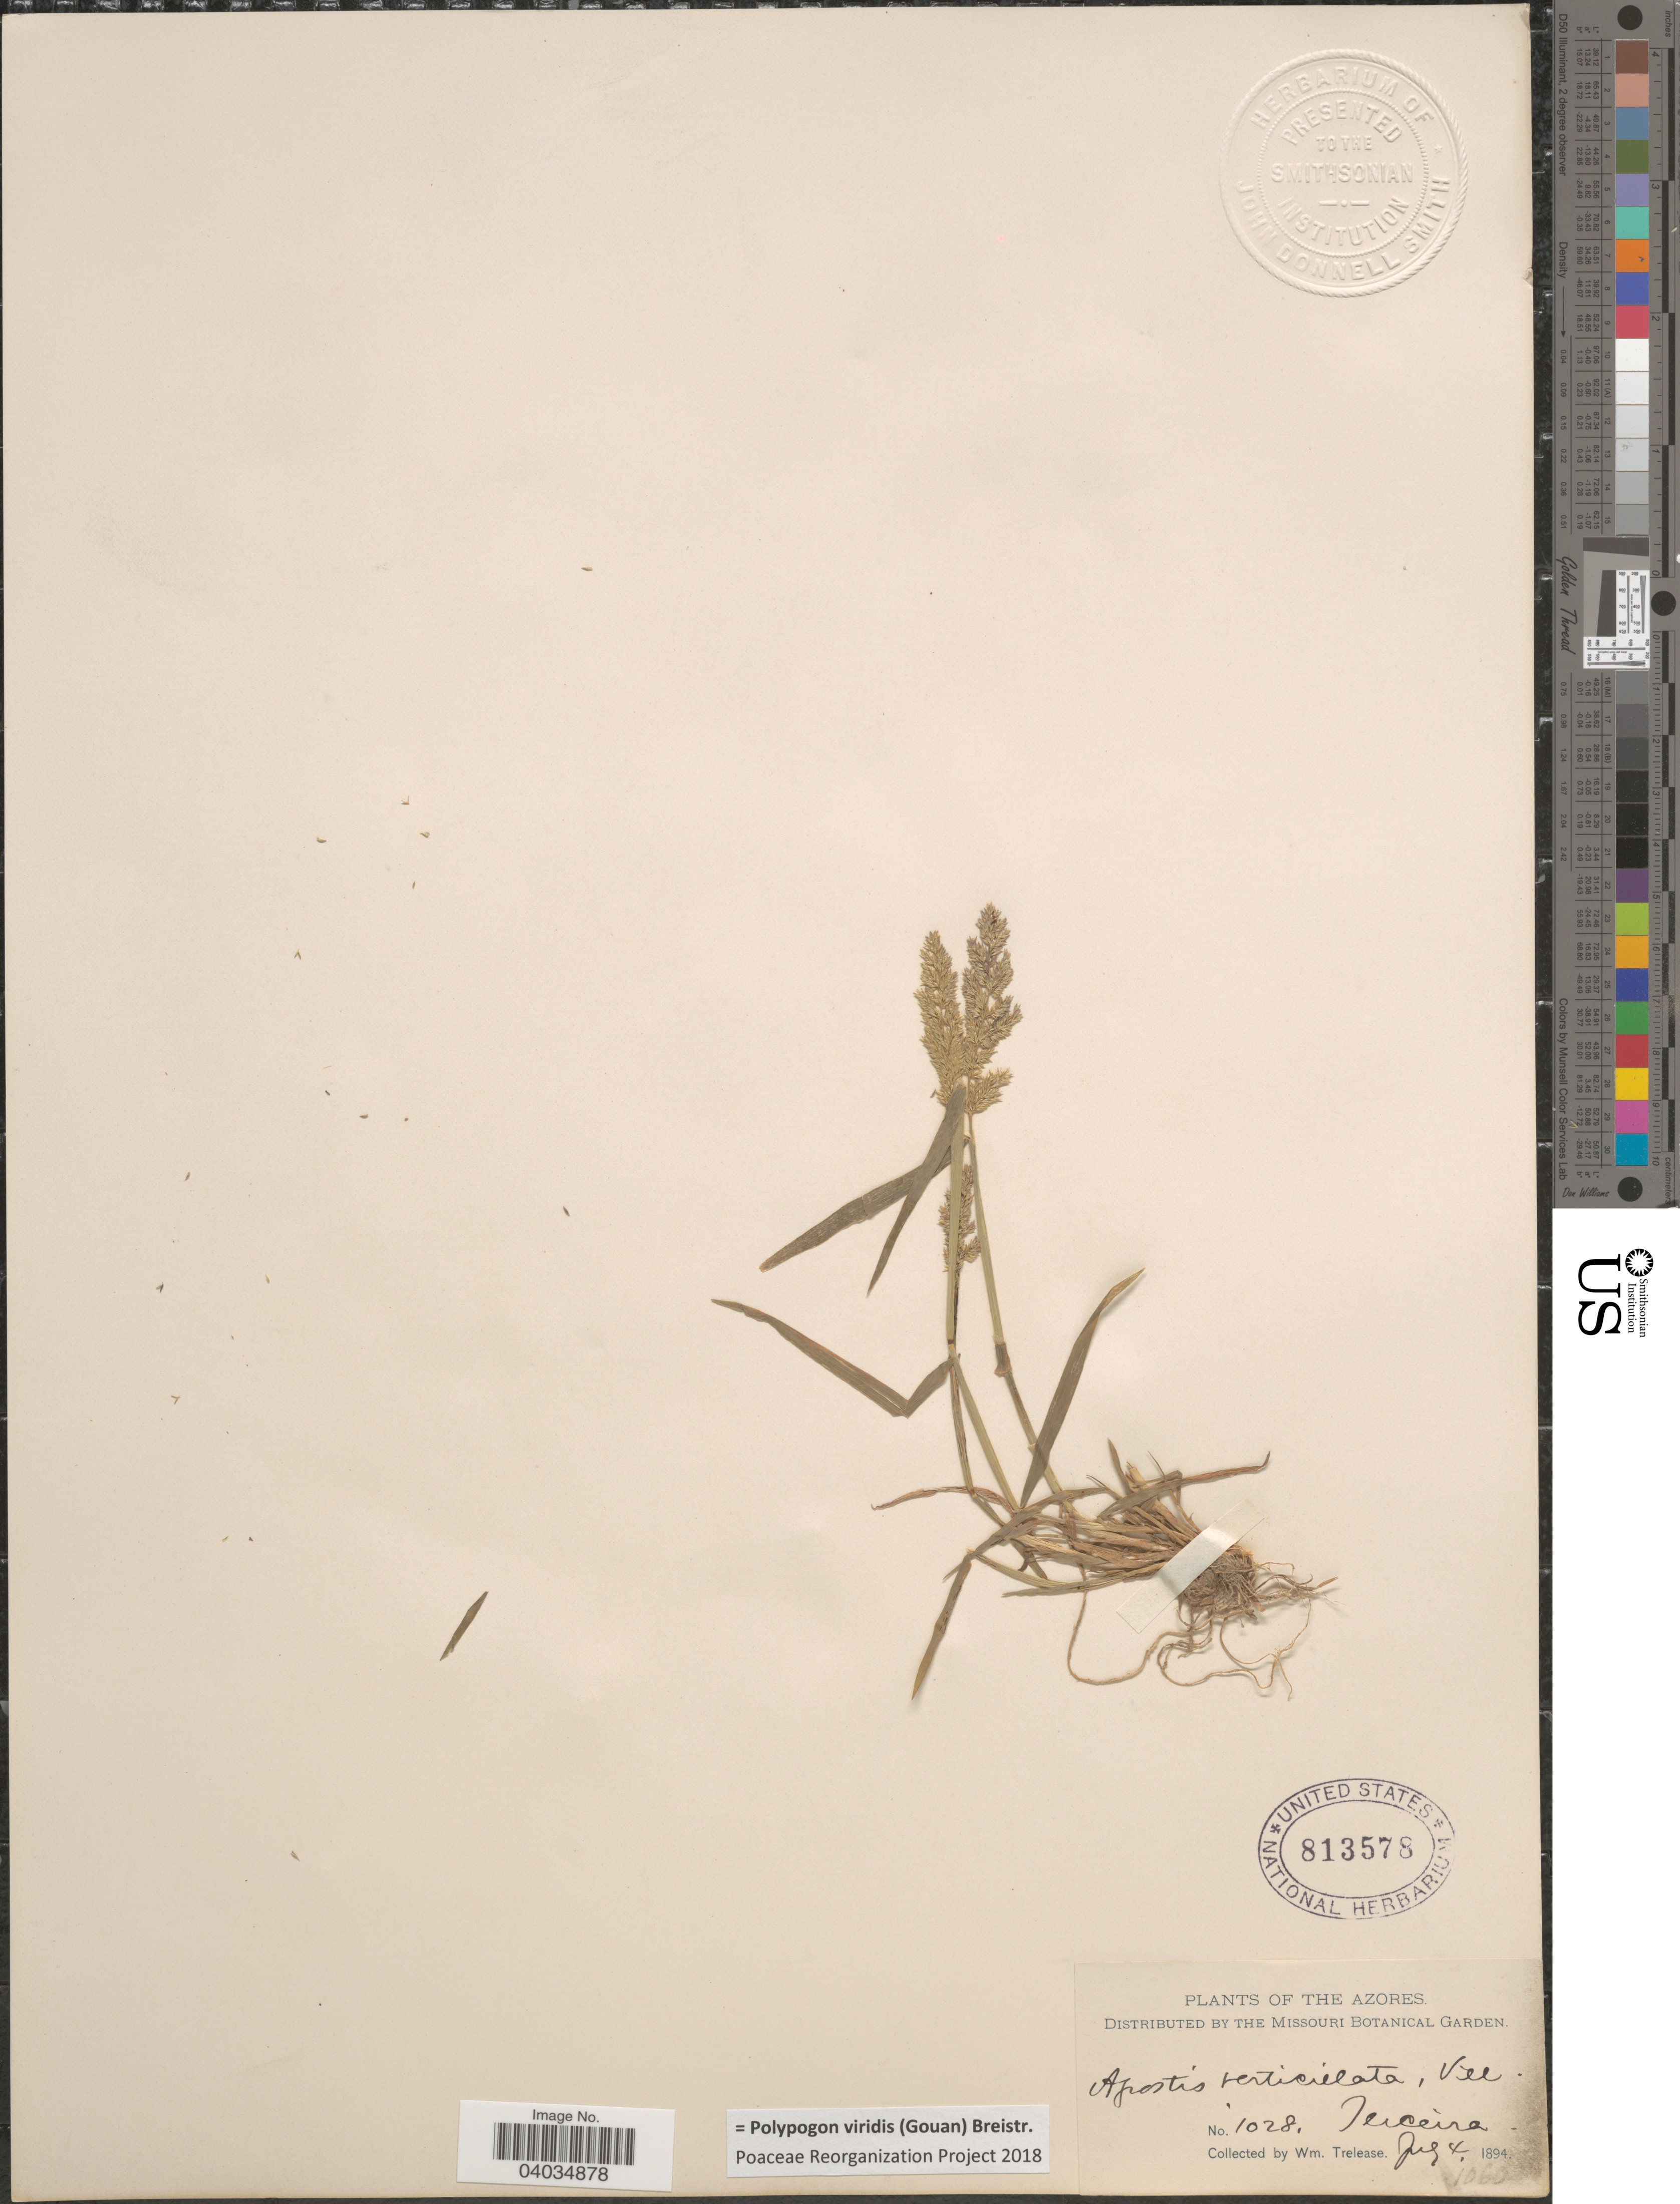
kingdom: Plantae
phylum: Tracheophyta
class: Liliopsida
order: Poales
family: Poaceae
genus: Polypogon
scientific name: Polypogon viridis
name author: (Gouan) Breistroffer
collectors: W. Trelease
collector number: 1028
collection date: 1894-07-04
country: Portugal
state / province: Azores (Aut. Reg.)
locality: Terceira.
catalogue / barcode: US 813578